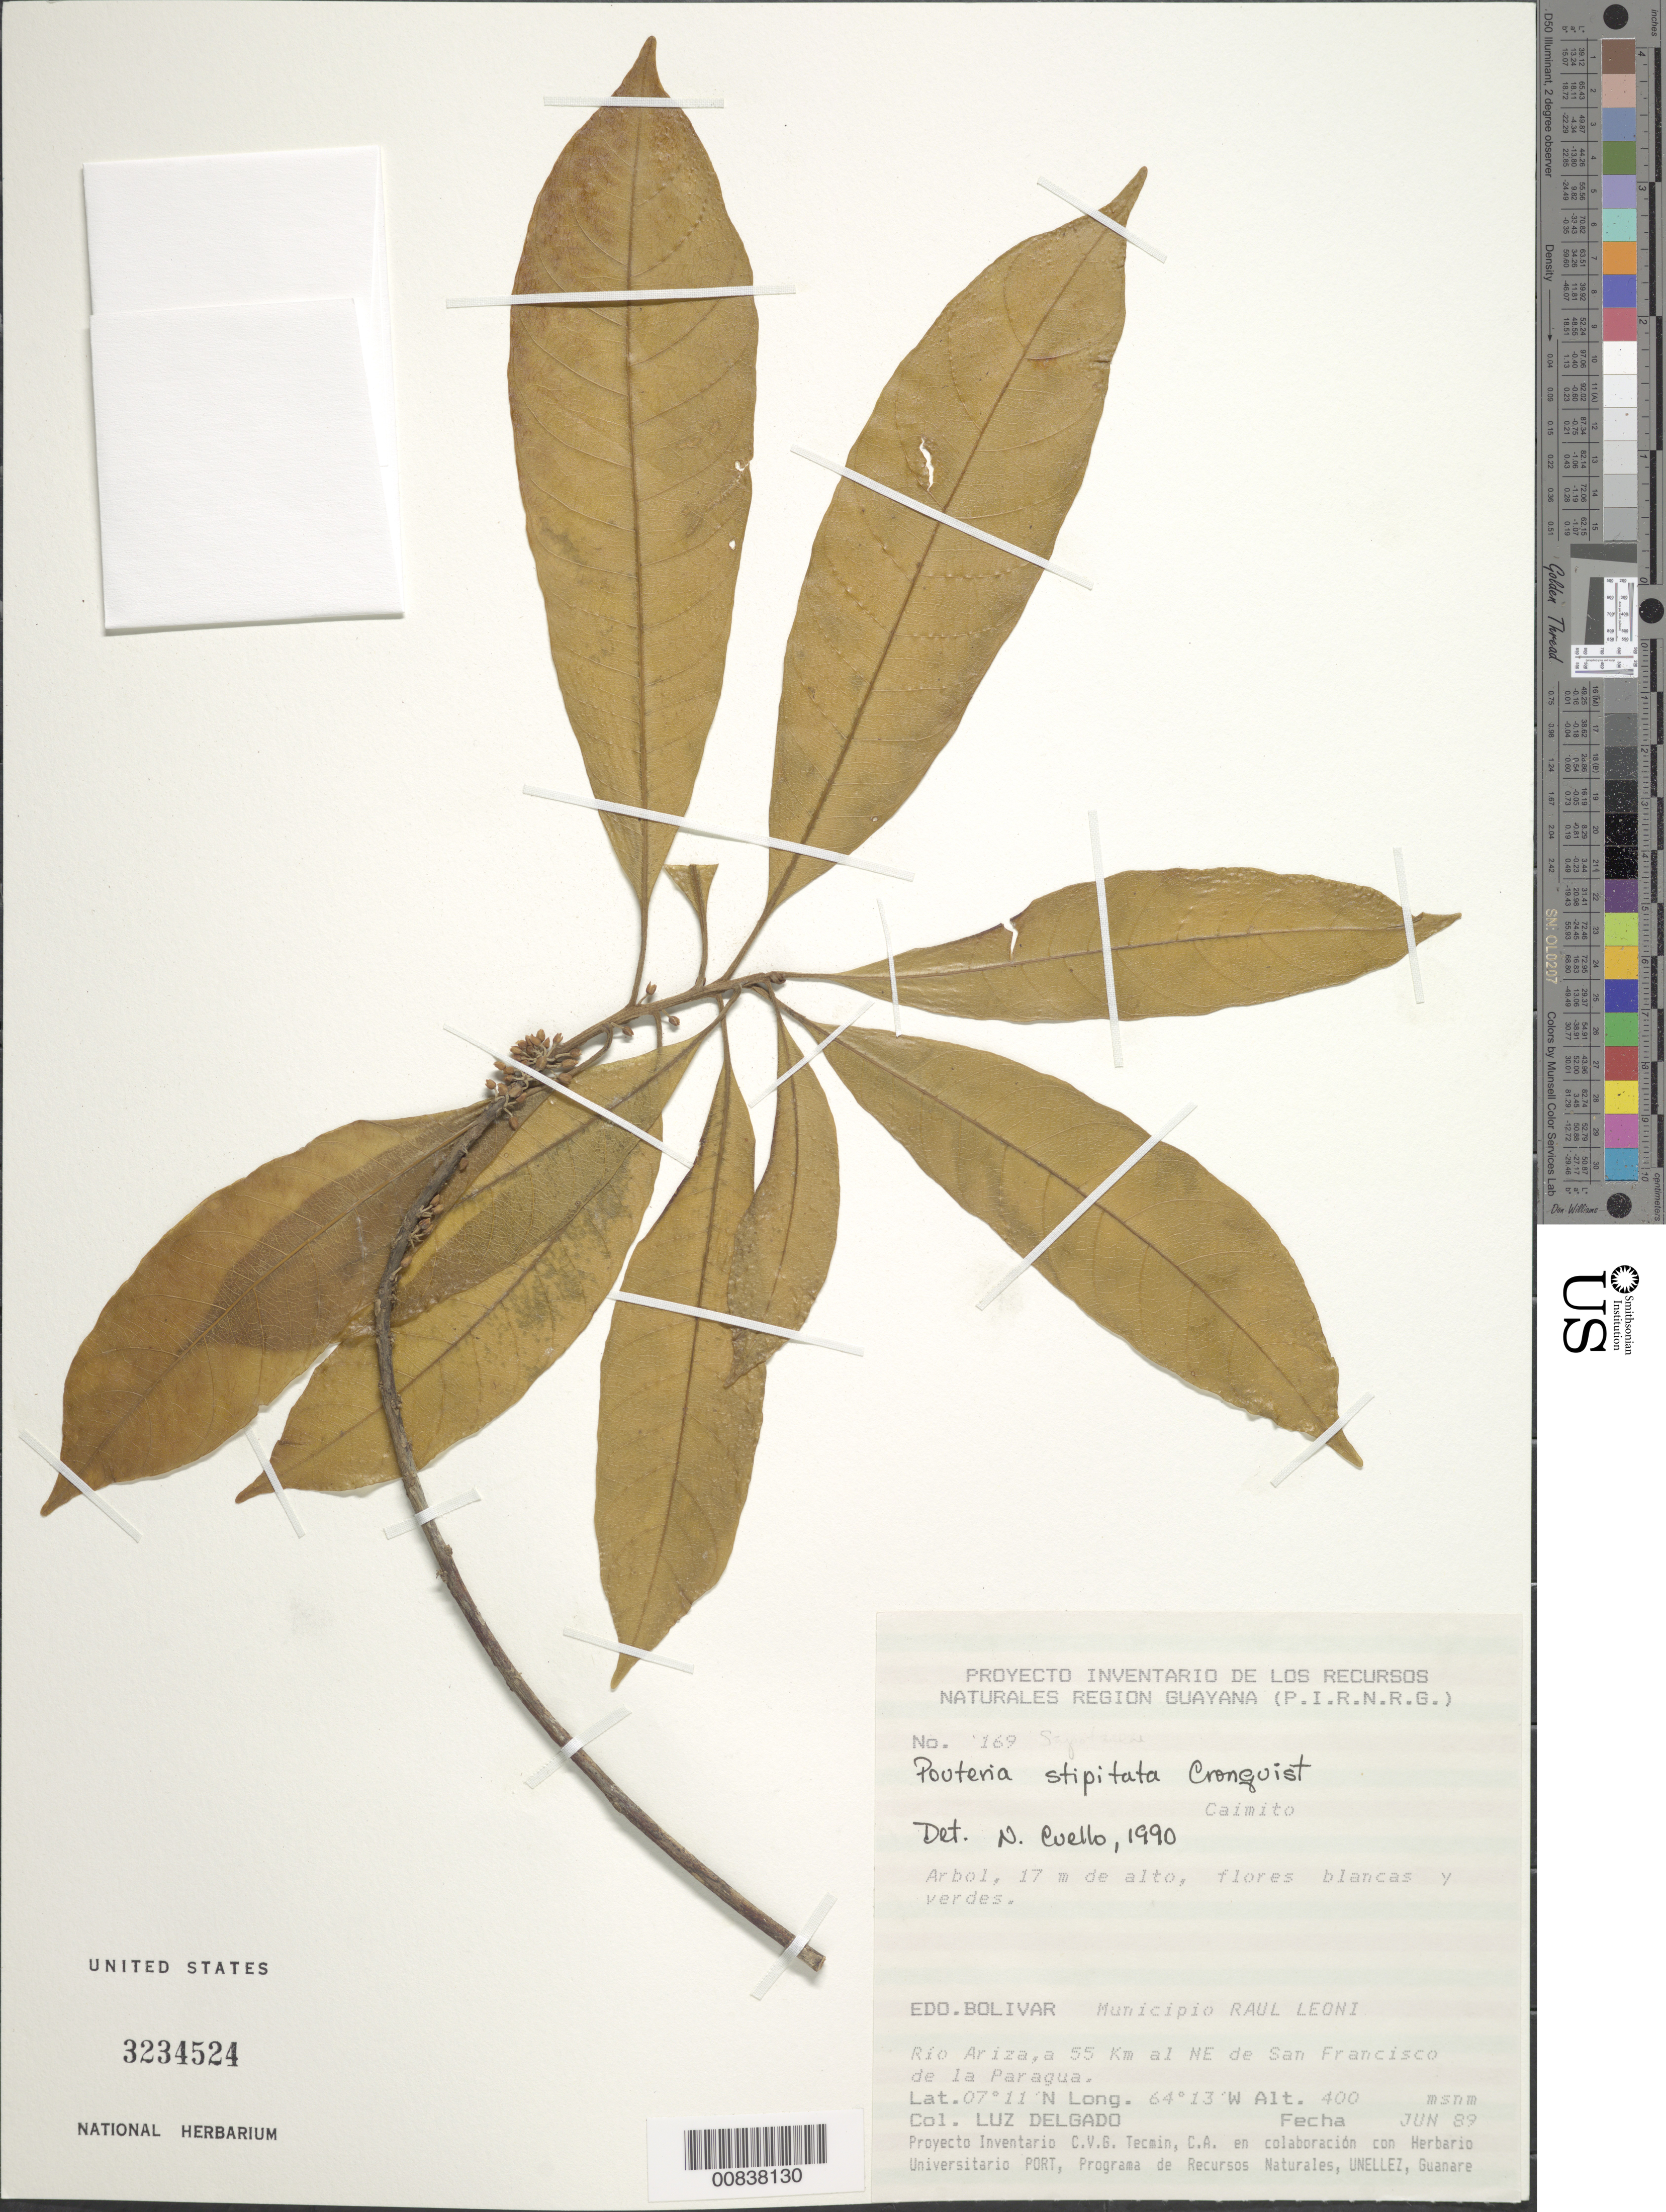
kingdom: Plantae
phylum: Tracheophyta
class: Magnoliopsida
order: Ericales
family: Sapotaceae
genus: Pouteria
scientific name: Pouteria stipitata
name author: T.D. Penn.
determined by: Cuello, Nidia L.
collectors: L. Delgado V.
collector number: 169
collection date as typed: Jun-89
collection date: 1989-06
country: Venezuela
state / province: Bolívar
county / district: Angostura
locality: Mun. Raúl Leoni [=Angostura], Río Ariza, 55 km NE of San Francisco de la Paragua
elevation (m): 400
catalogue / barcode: US 3234524